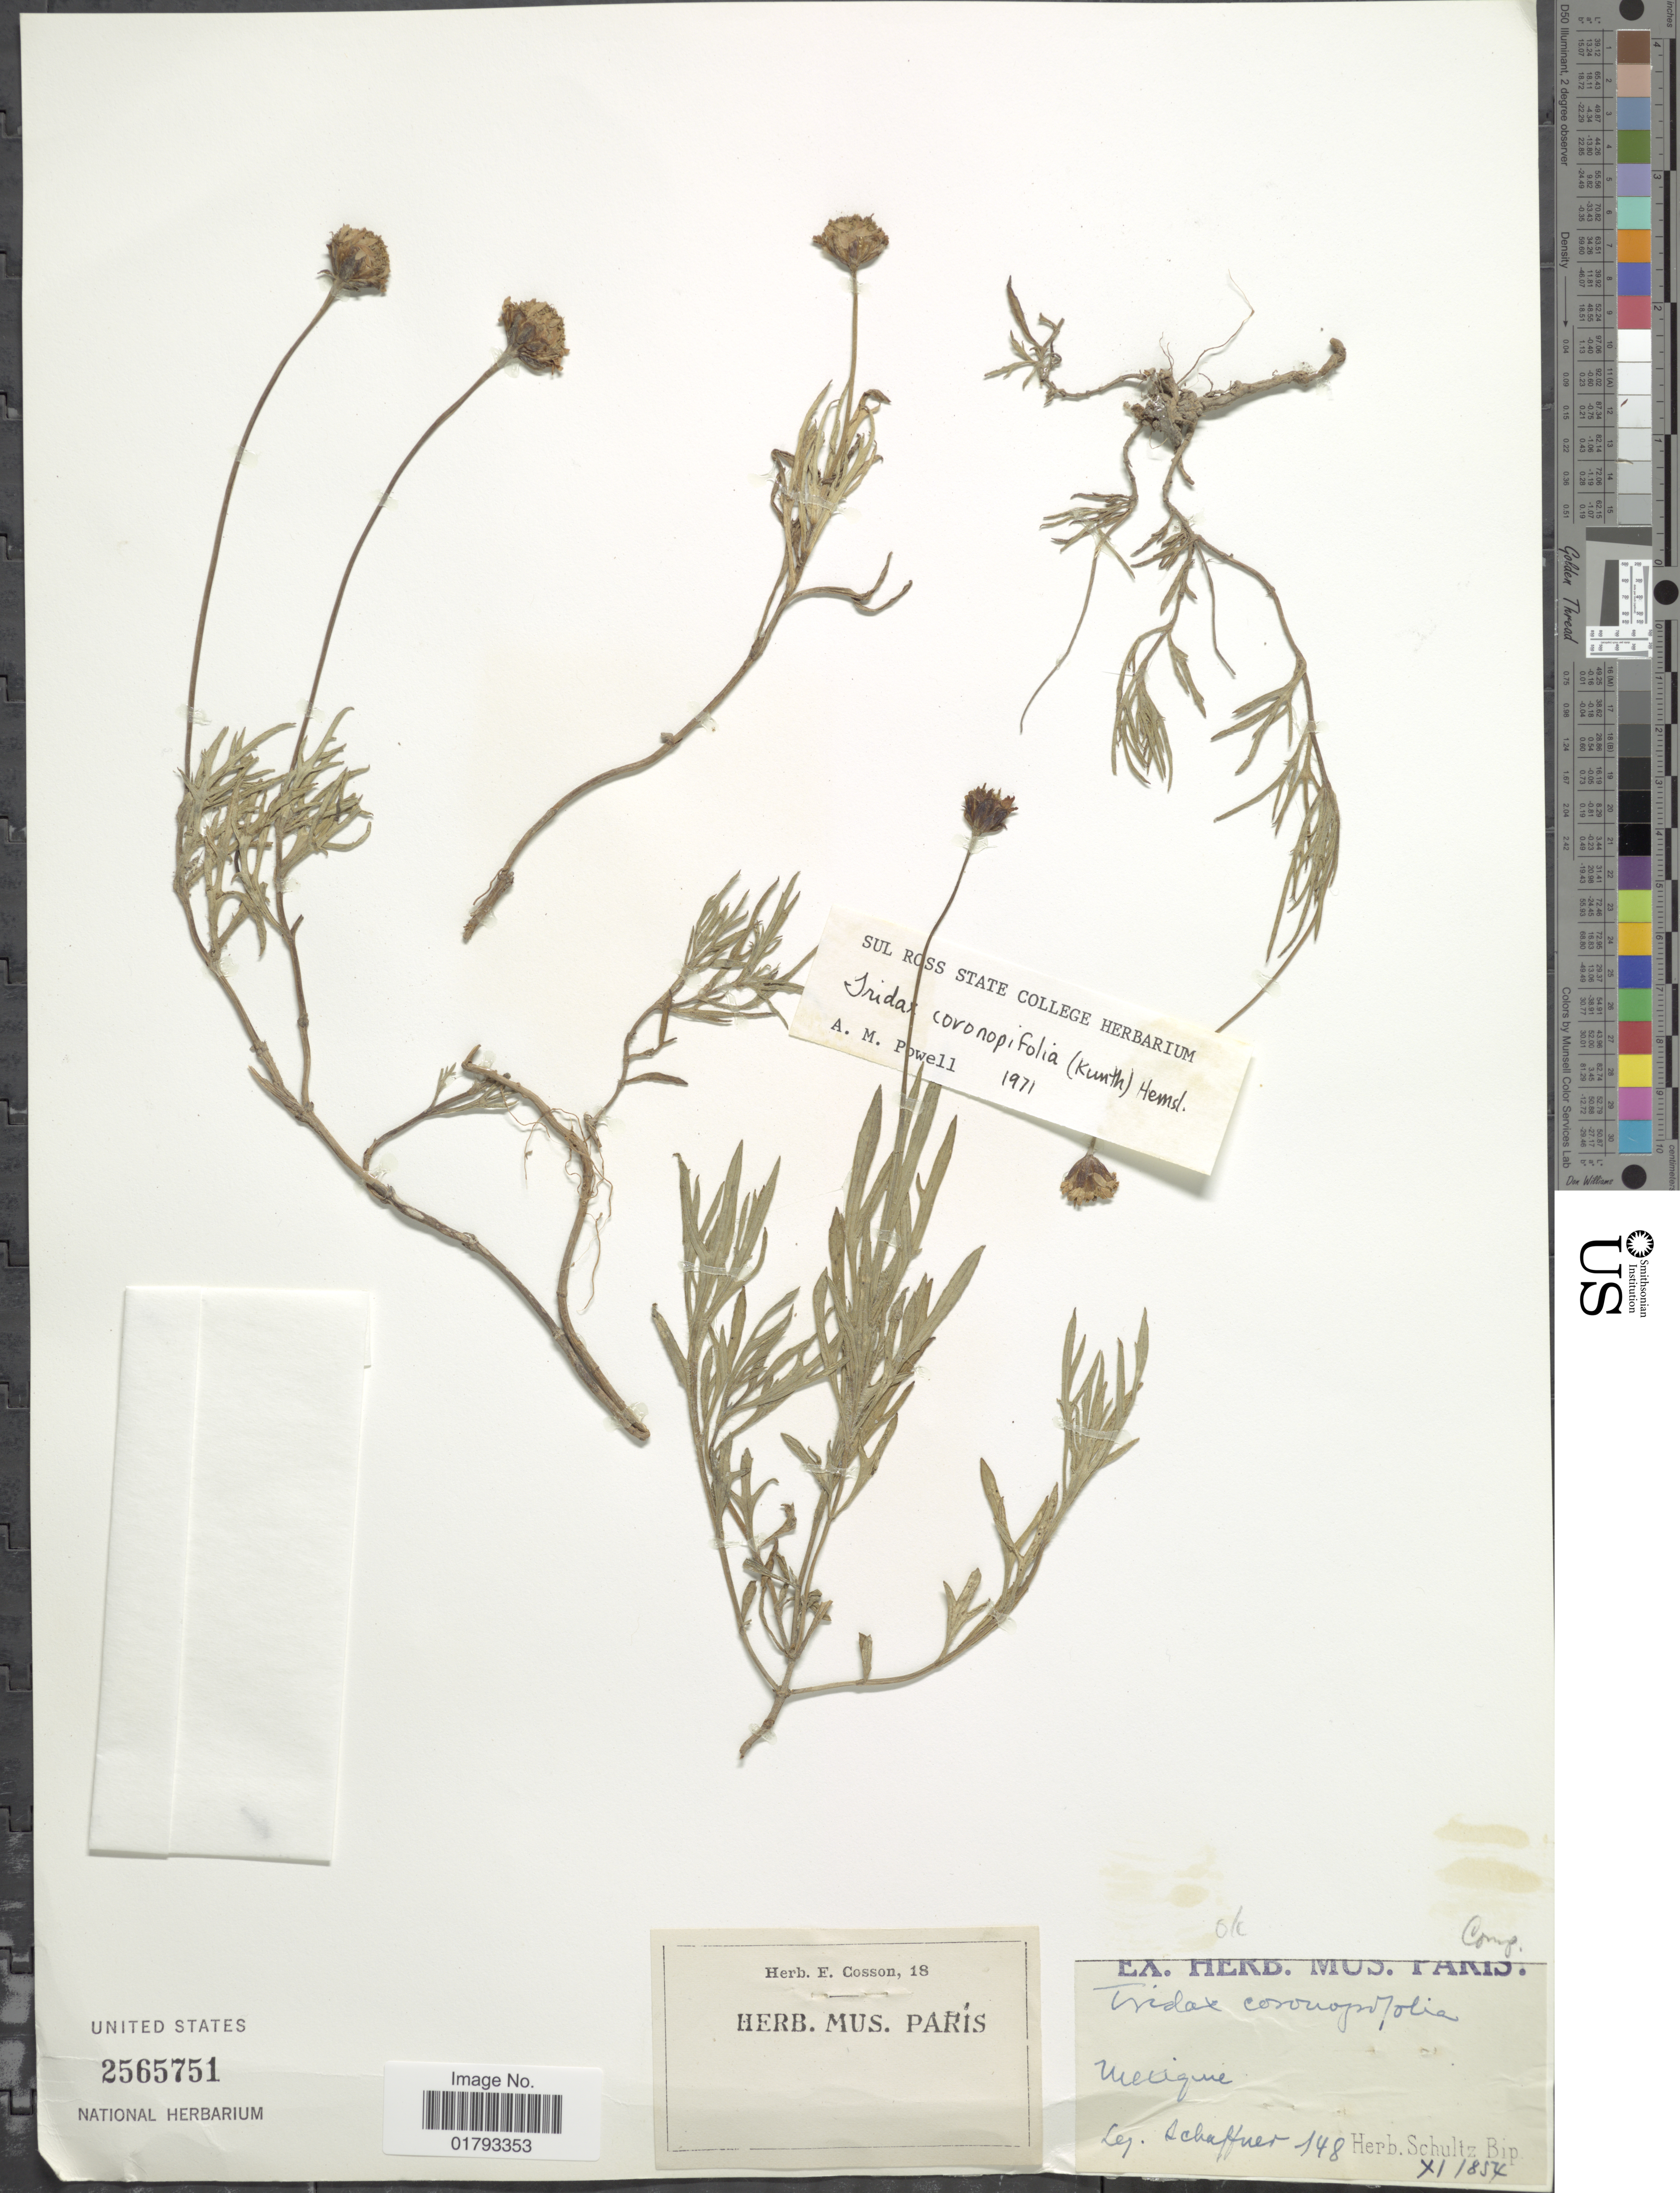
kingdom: Plantae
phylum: Tracheophyta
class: Magnoliopsida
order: Asterales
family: Asteraceae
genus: Tridax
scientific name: Tridax coronopifolia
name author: (Kunth) Hemsl.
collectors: -. Schaffner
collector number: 148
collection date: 1854-11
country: Mexico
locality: Mexique.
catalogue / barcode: US 2565751